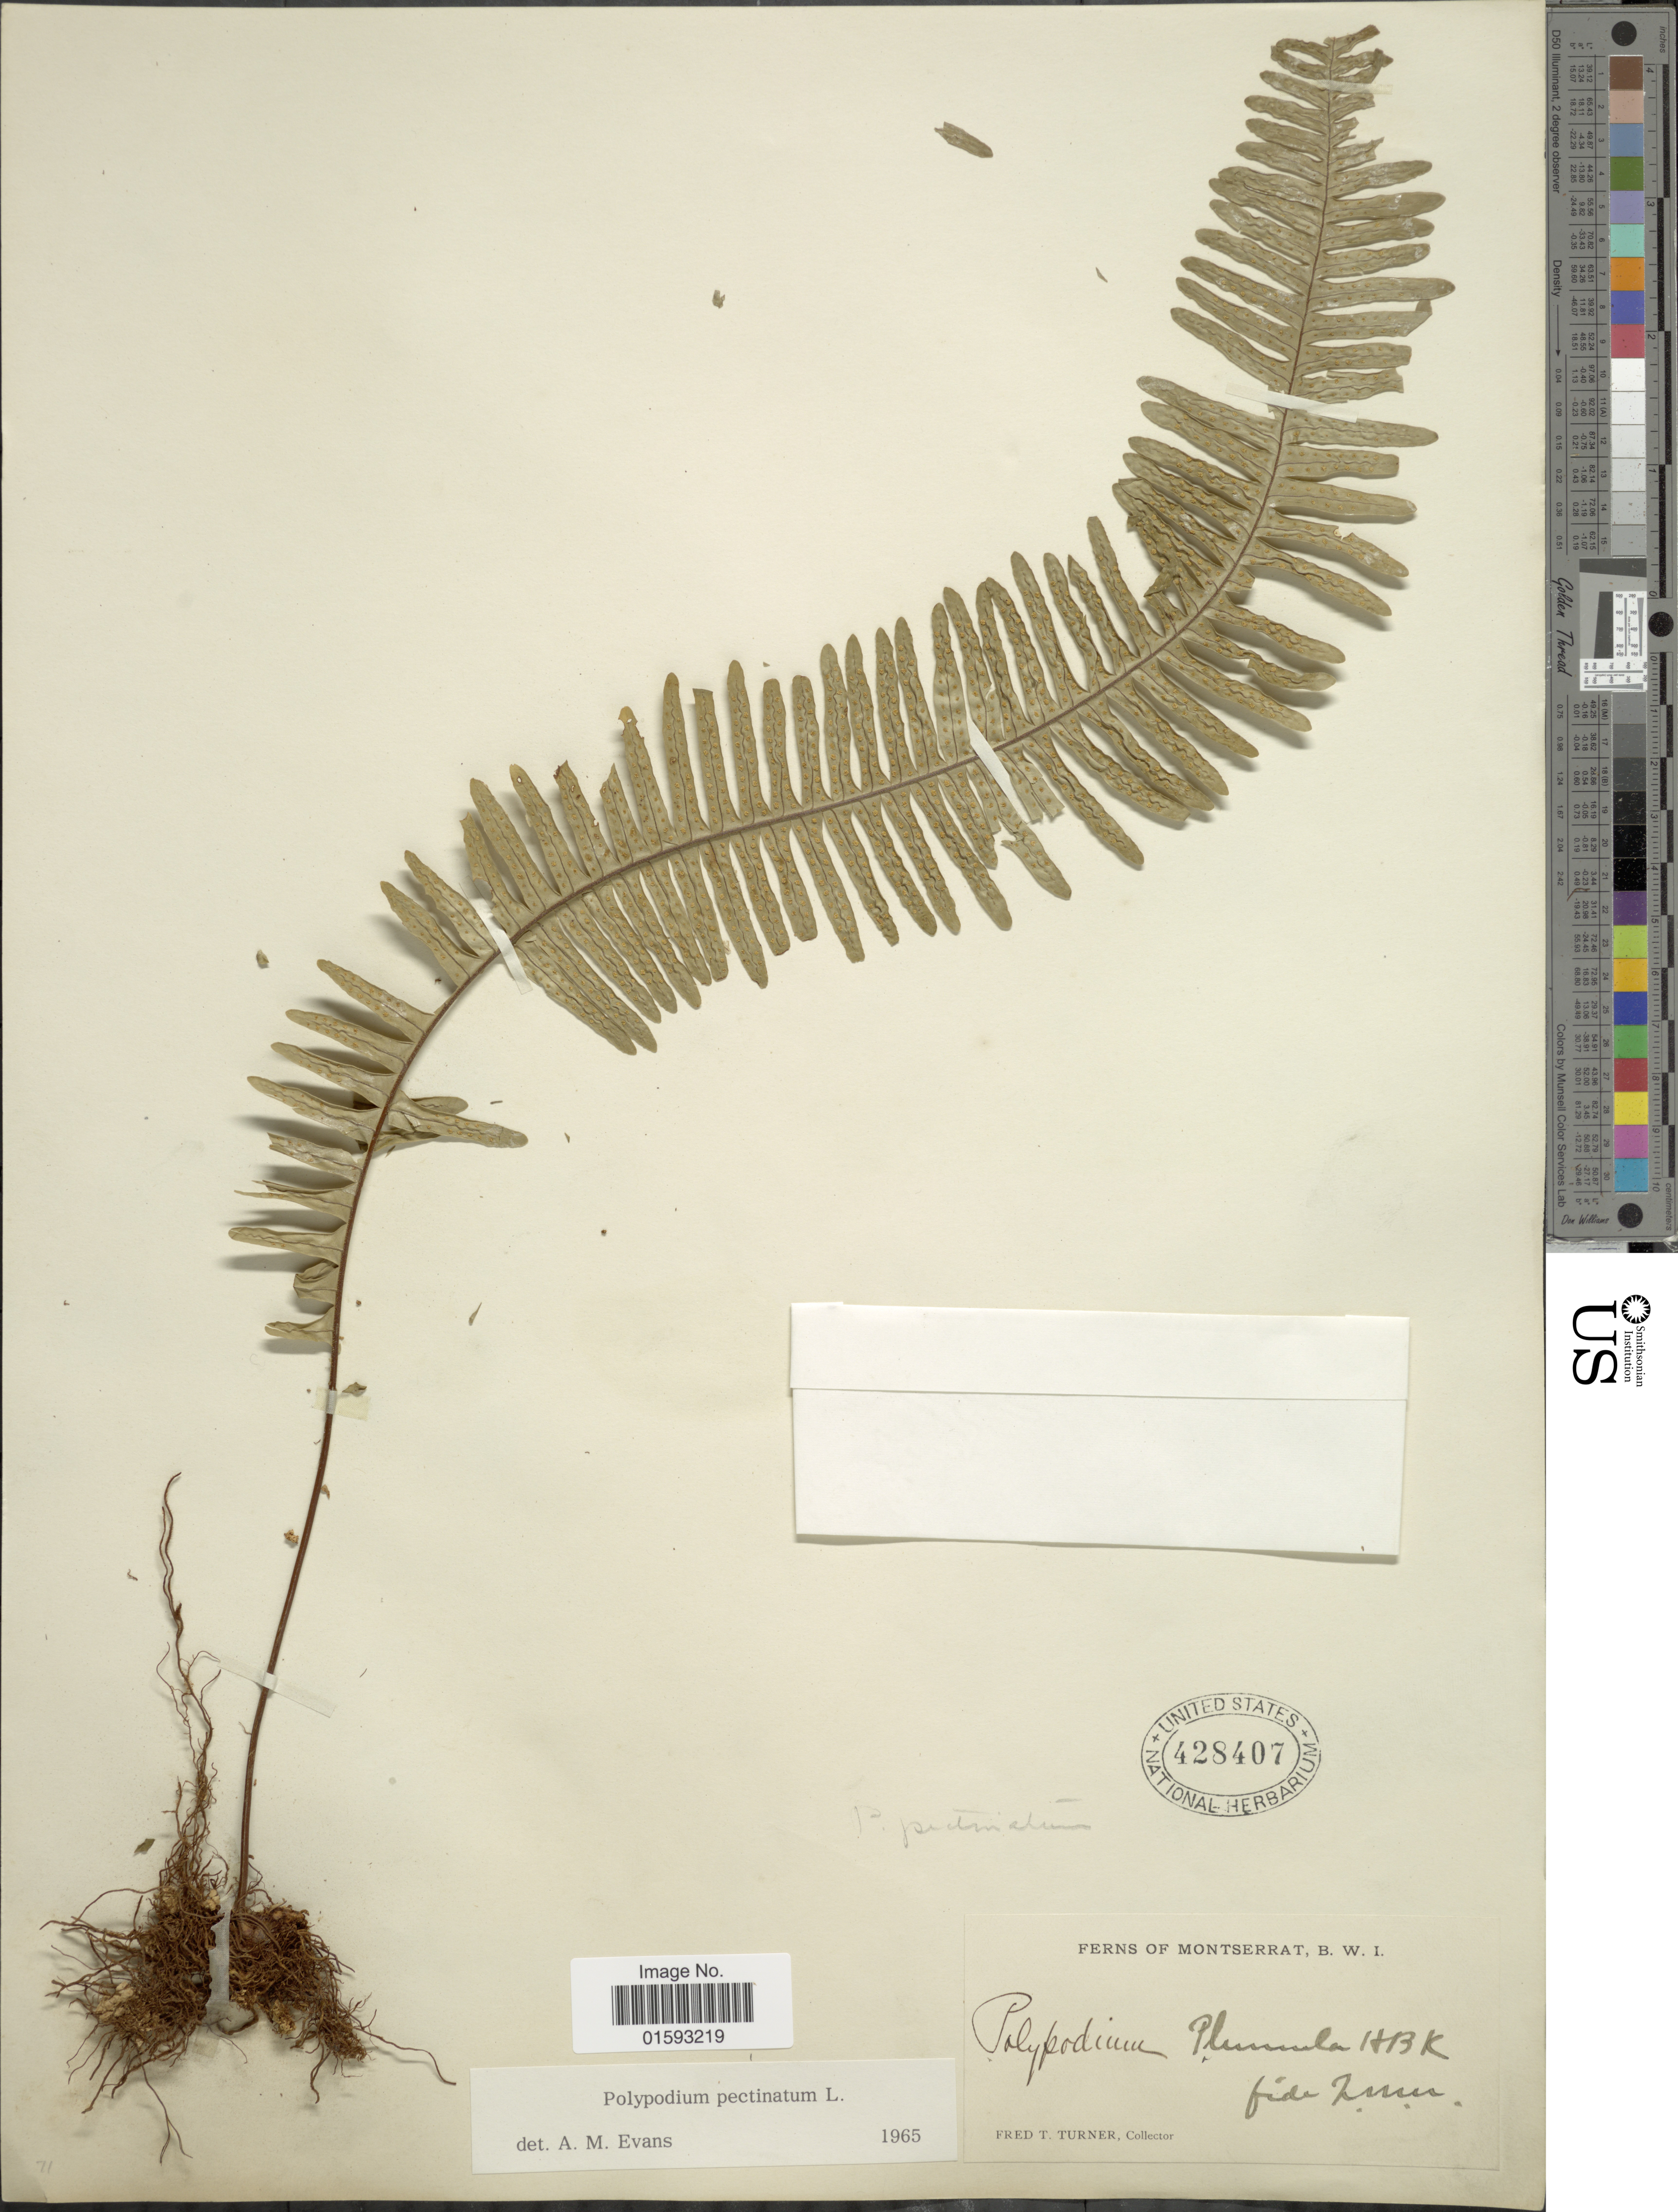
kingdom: Plantae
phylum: Tracheophyta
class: Polypodiopsida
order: Polypodiales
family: Polypodiaceae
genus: Pecluma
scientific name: Pecluma pectinata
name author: (L.) M.G. Price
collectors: F. T. Turner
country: Montserrat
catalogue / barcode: US 428407